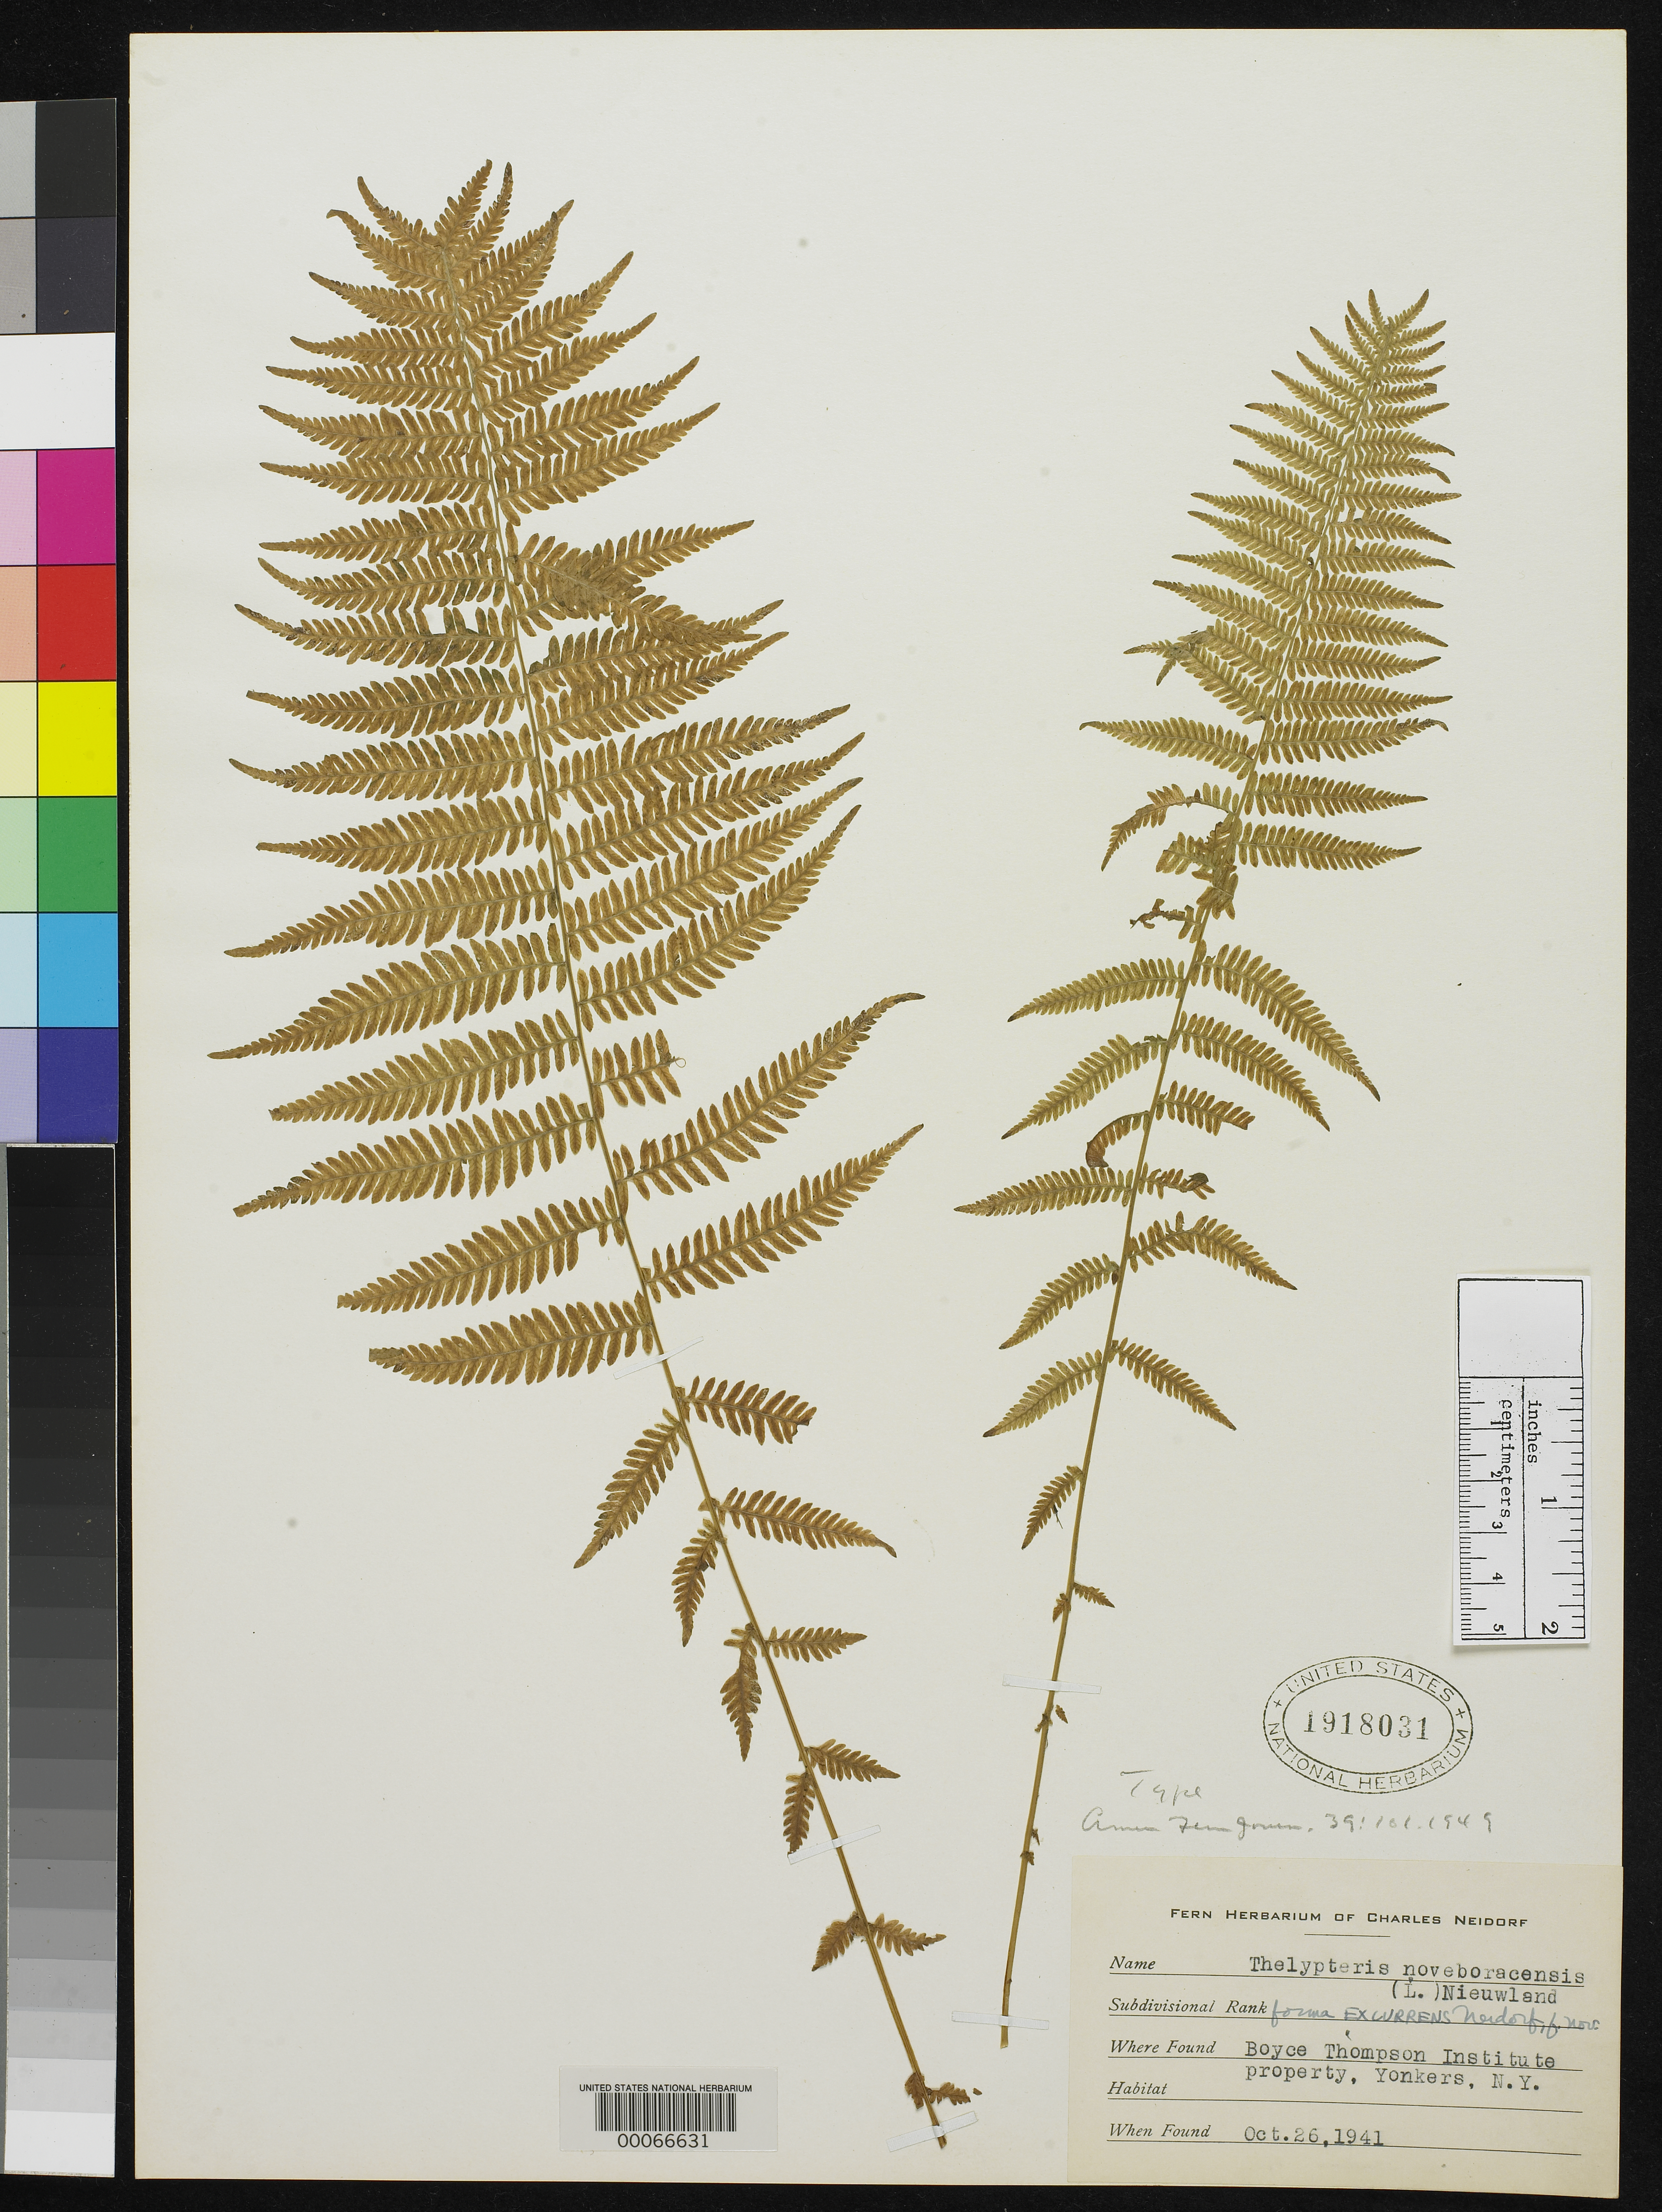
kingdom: Plantae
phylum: Tracheophyta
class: Polypodiopsida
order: Polypodiales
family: Thelypteridaceae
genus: Thelypteris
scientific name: Thelypteris noveboracensis f. excurrens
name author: Neidorf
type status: Holotype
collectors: C. Neidorf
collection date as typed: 26 Oct 1941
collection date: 1941-10-26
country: United States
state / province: New York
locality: Yonkers, Boyce Thompson Institute property.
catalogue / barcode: US 1918031